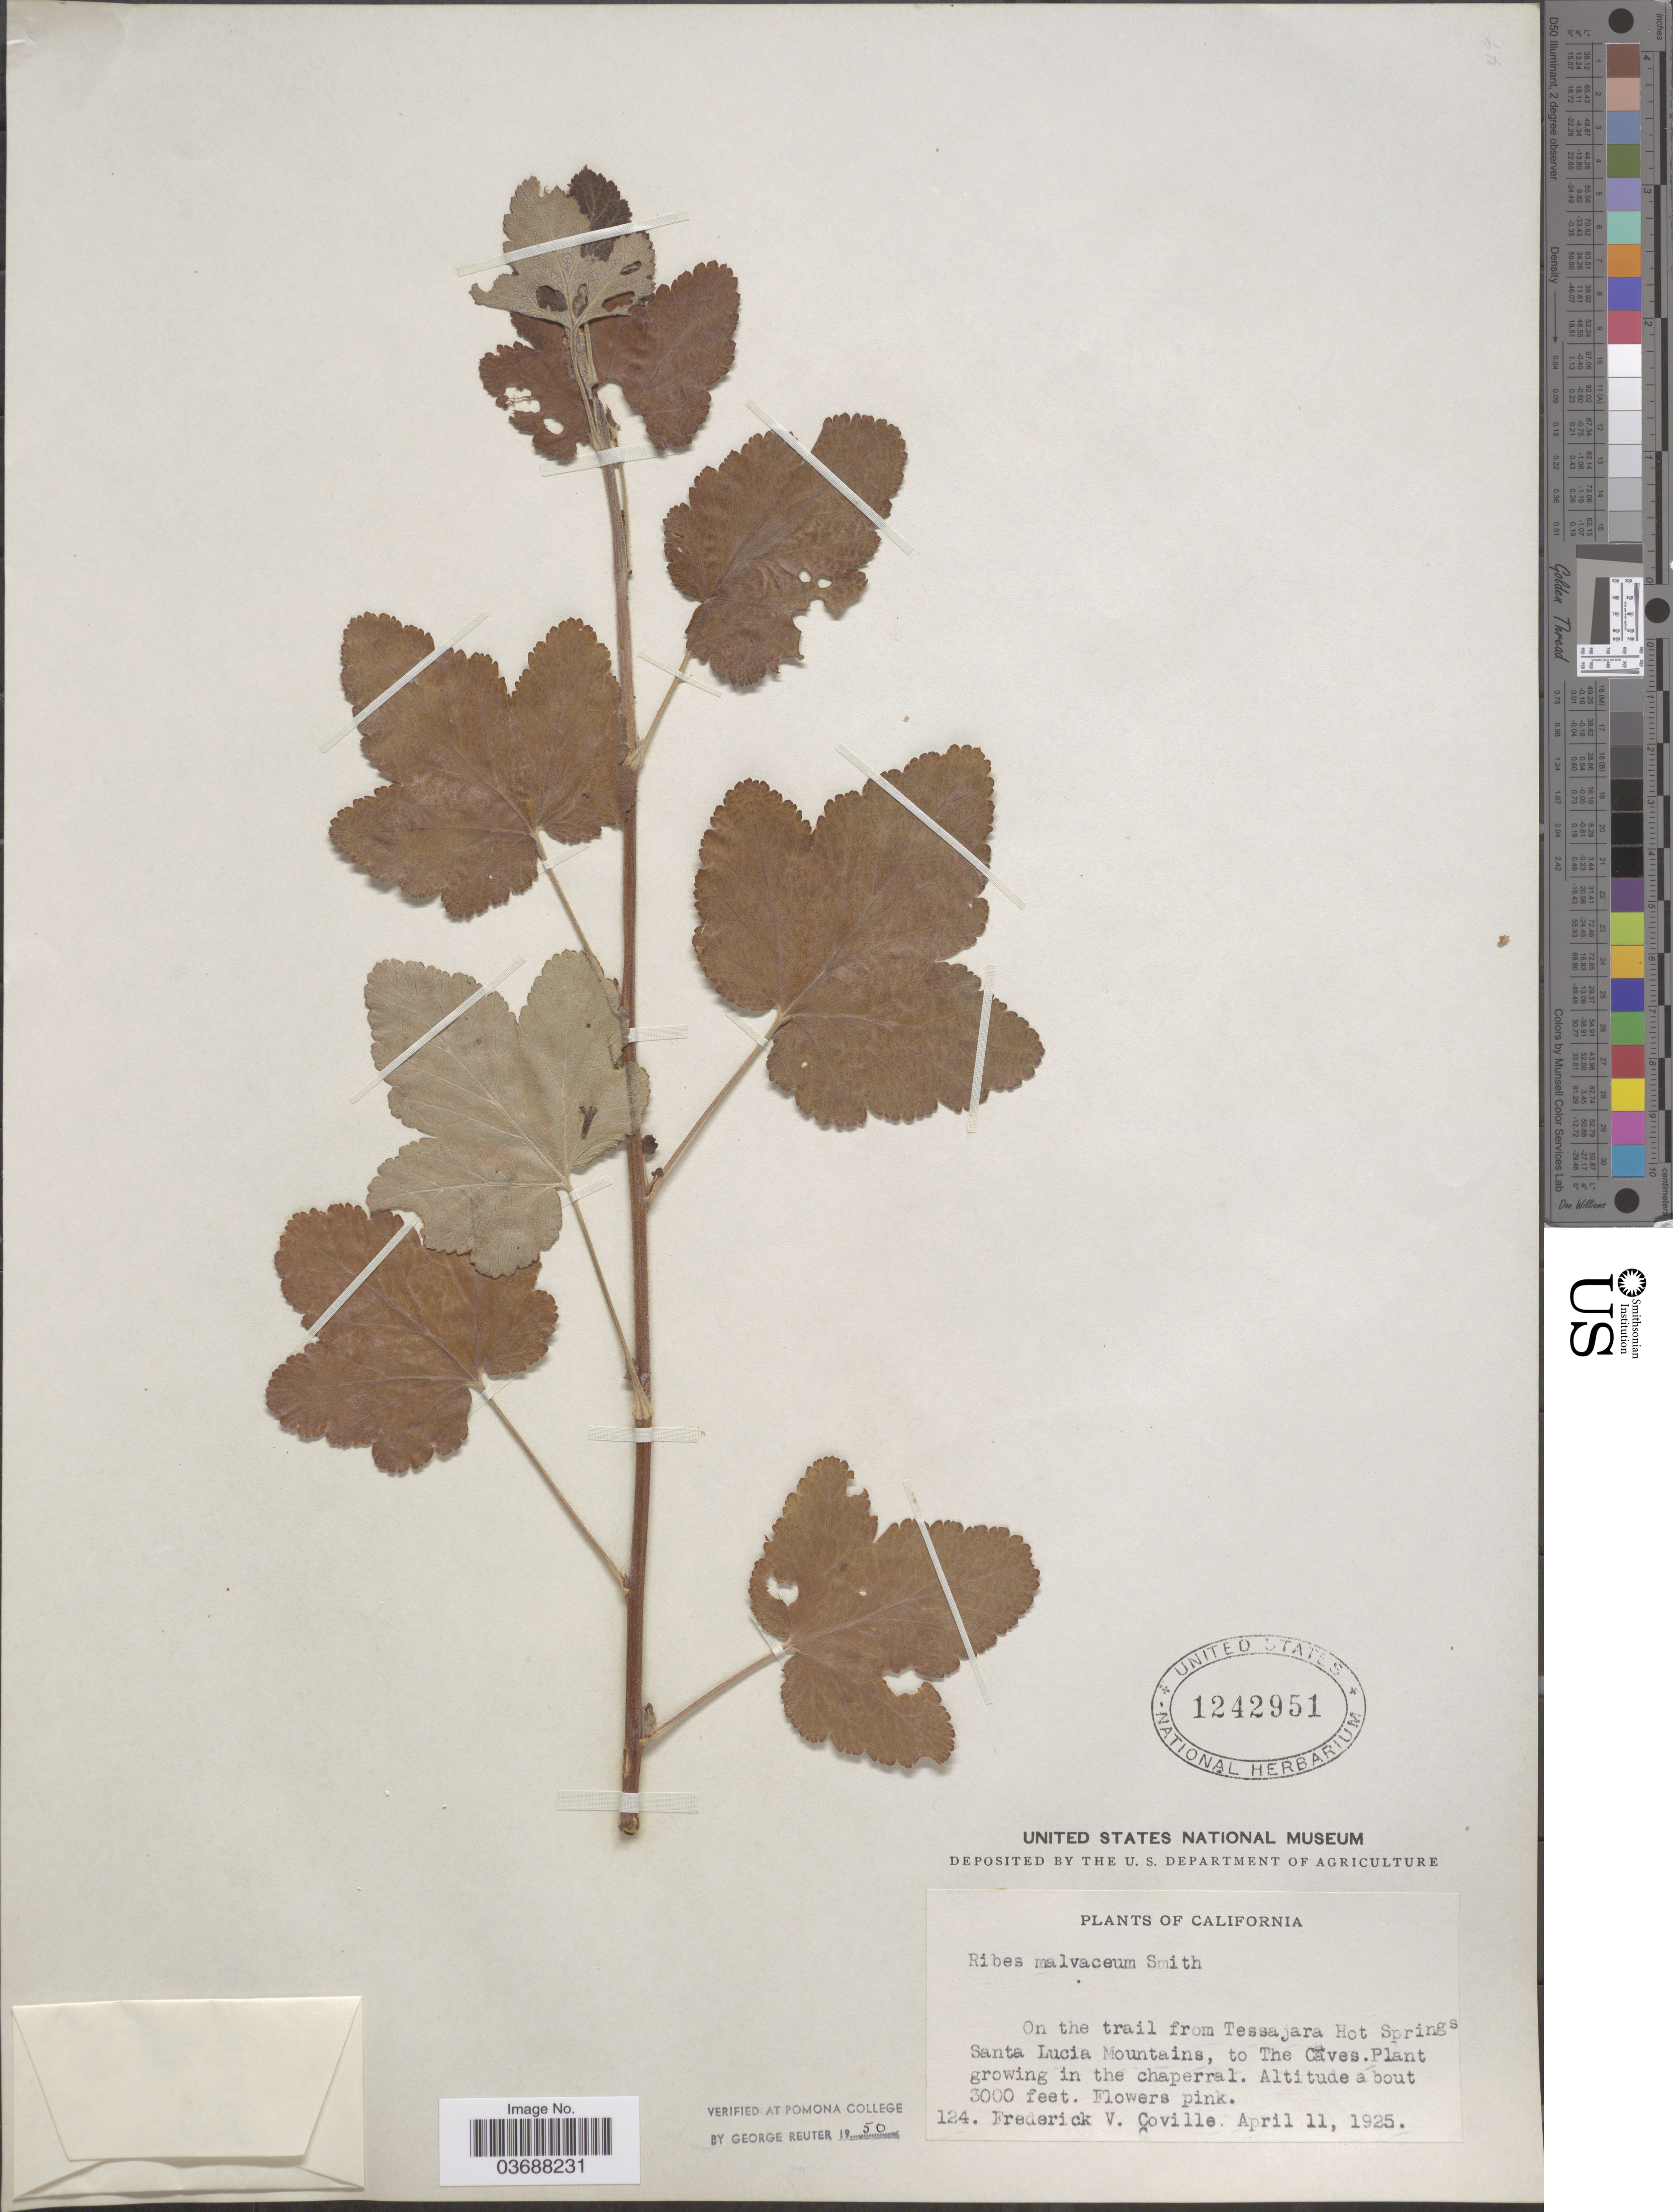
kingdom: Plantae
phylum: Tracheophyta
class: Magnoliopsida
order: Saxifragales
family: Grossulariaceae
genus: Ribes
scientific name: Ribes malvaceum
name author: Sm.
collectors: F. V. Coville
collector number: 124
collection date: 1925-04-11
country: United States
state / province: California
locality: On the trail from Tessajara Hot Springs, Santa Lucia Mountains, to The Caves.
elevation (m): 914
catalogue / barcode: US 1242951